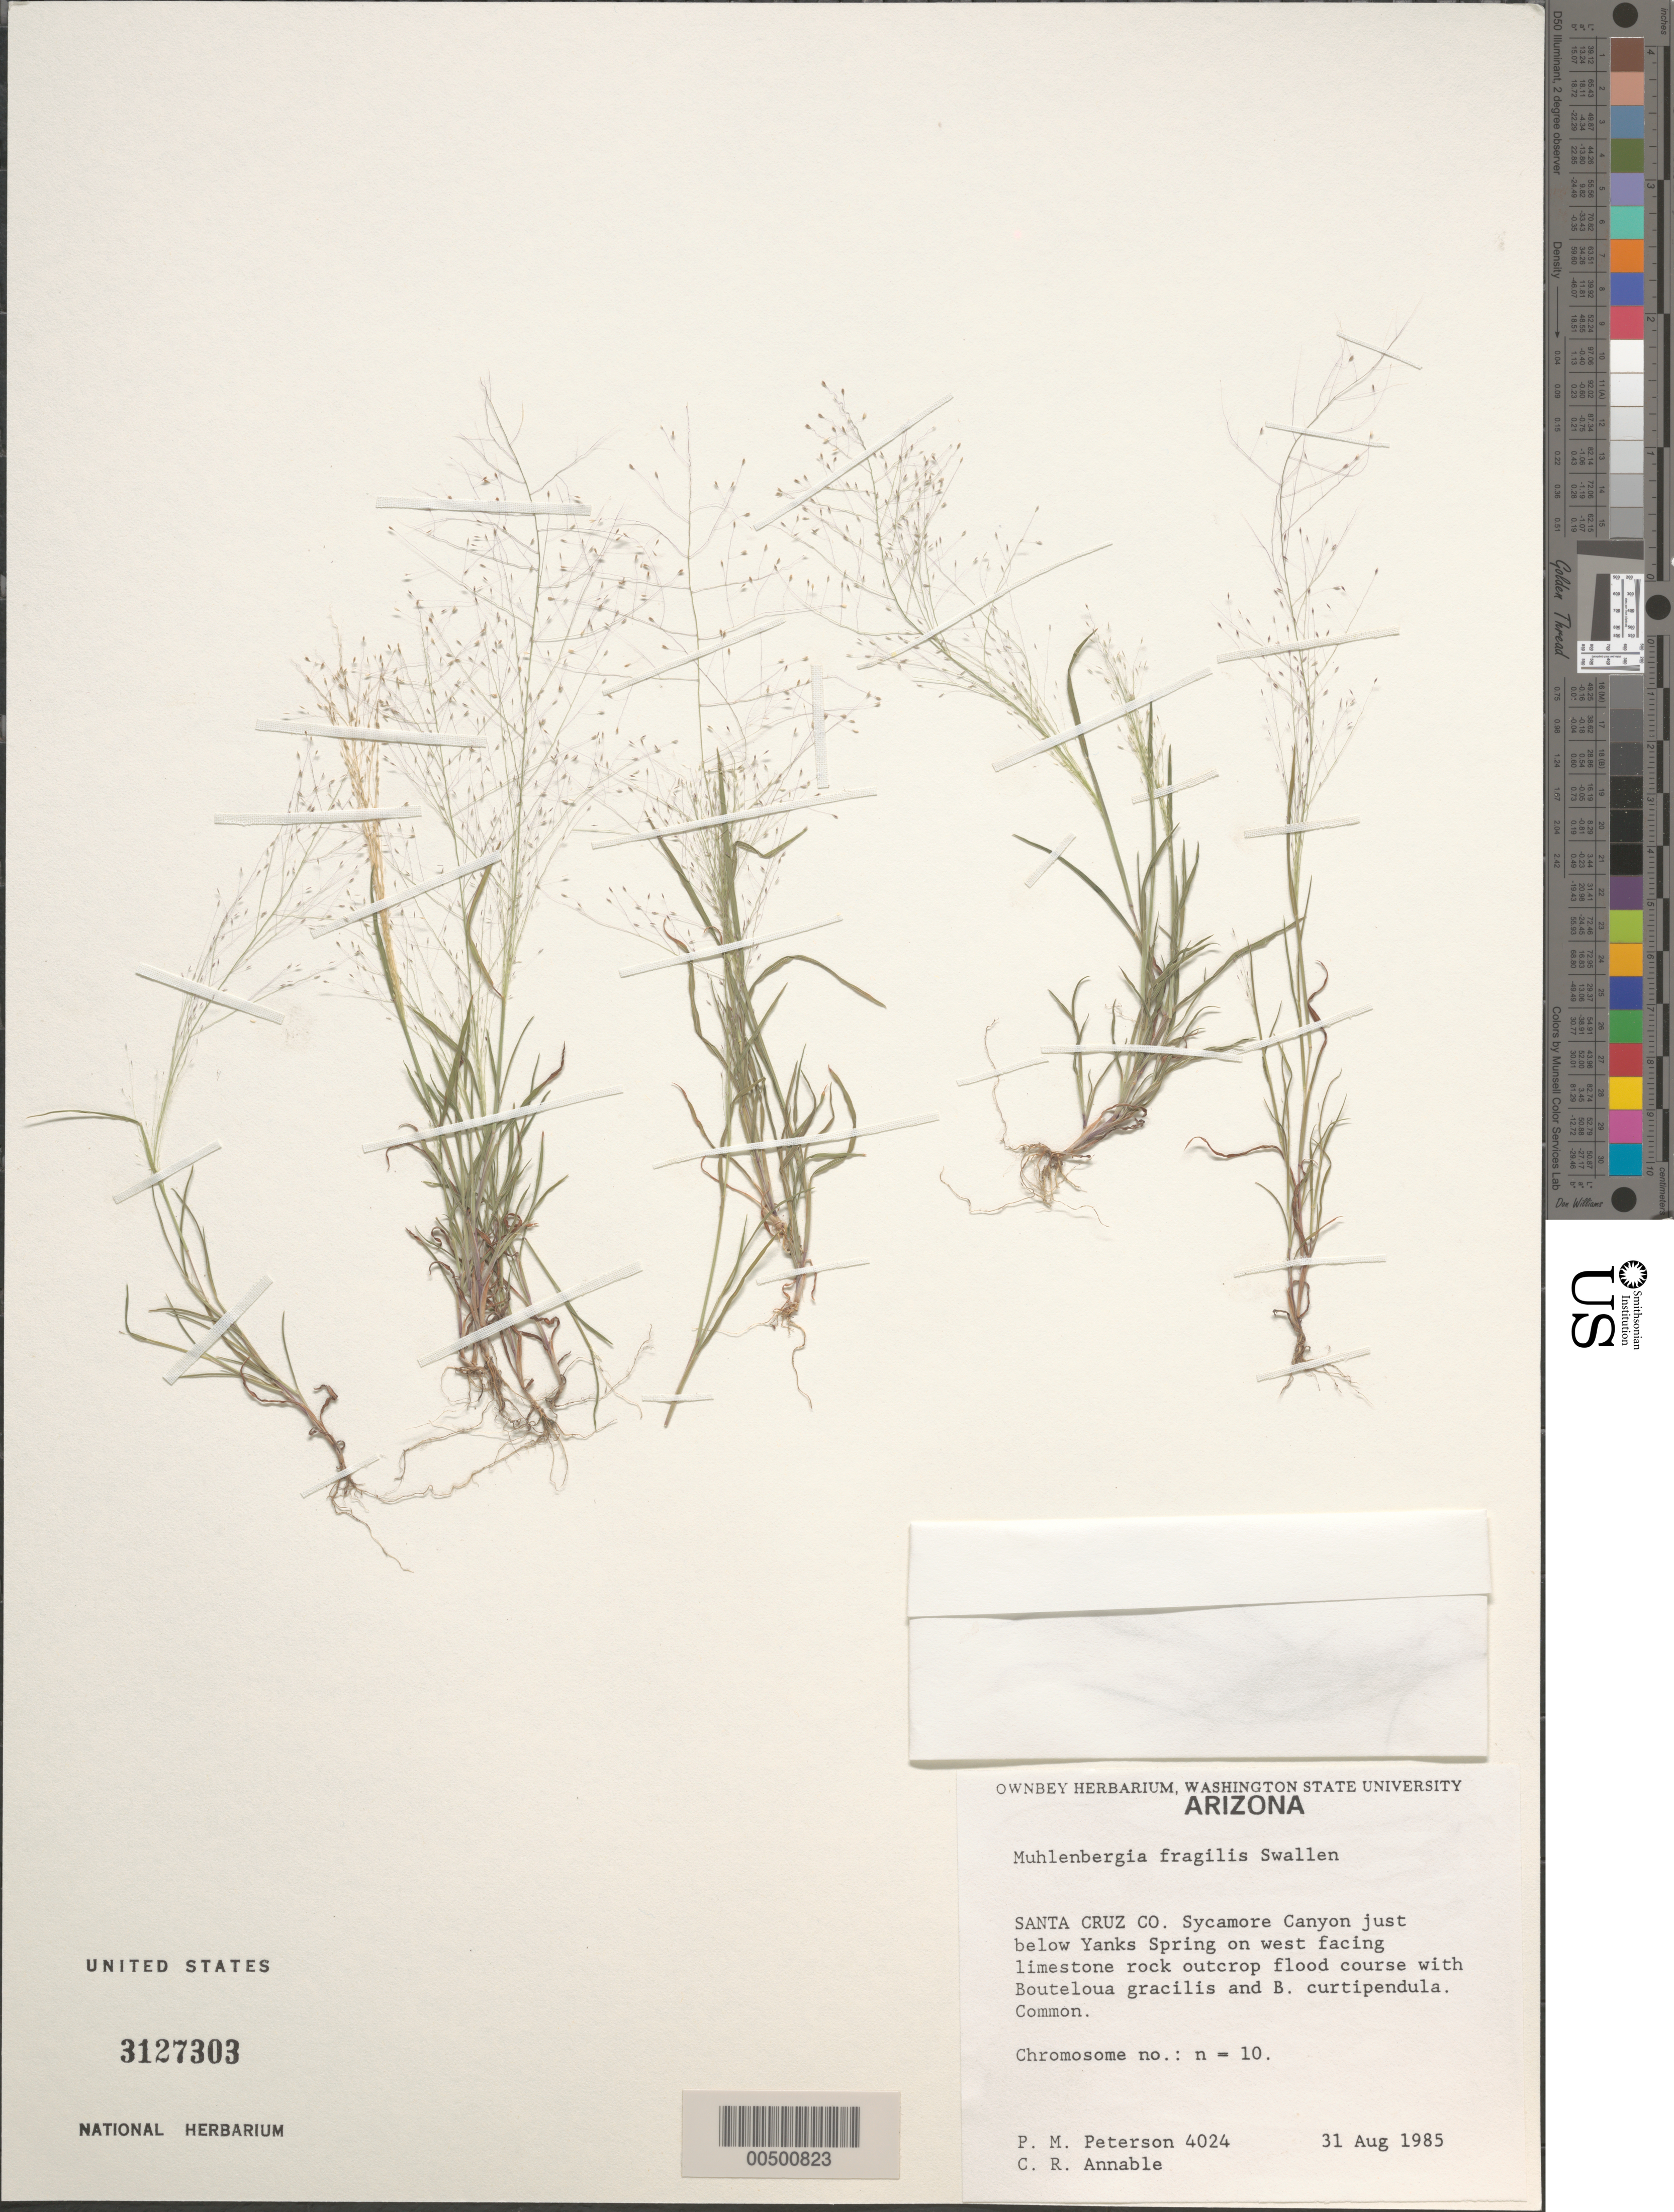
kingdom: Plantae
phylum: Tracheophyta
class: Liliopsida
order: Poales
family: Poaceae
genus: Muhlenbergia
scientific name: Muhlenbergia fragilis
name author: Swallen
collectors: P. M. Peterson & C. R. Annable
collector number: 04024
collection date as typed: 31 Aug 1985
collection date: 1985-08-31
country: United States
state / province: Arizona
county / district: Santa Cruz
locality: Sycamore Canyon, just below Yanks Spring.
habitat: On west facing limestone rock outcrop, flood course with Bouteloua gracilis and B. curtipendula.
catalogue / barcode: US 3127303